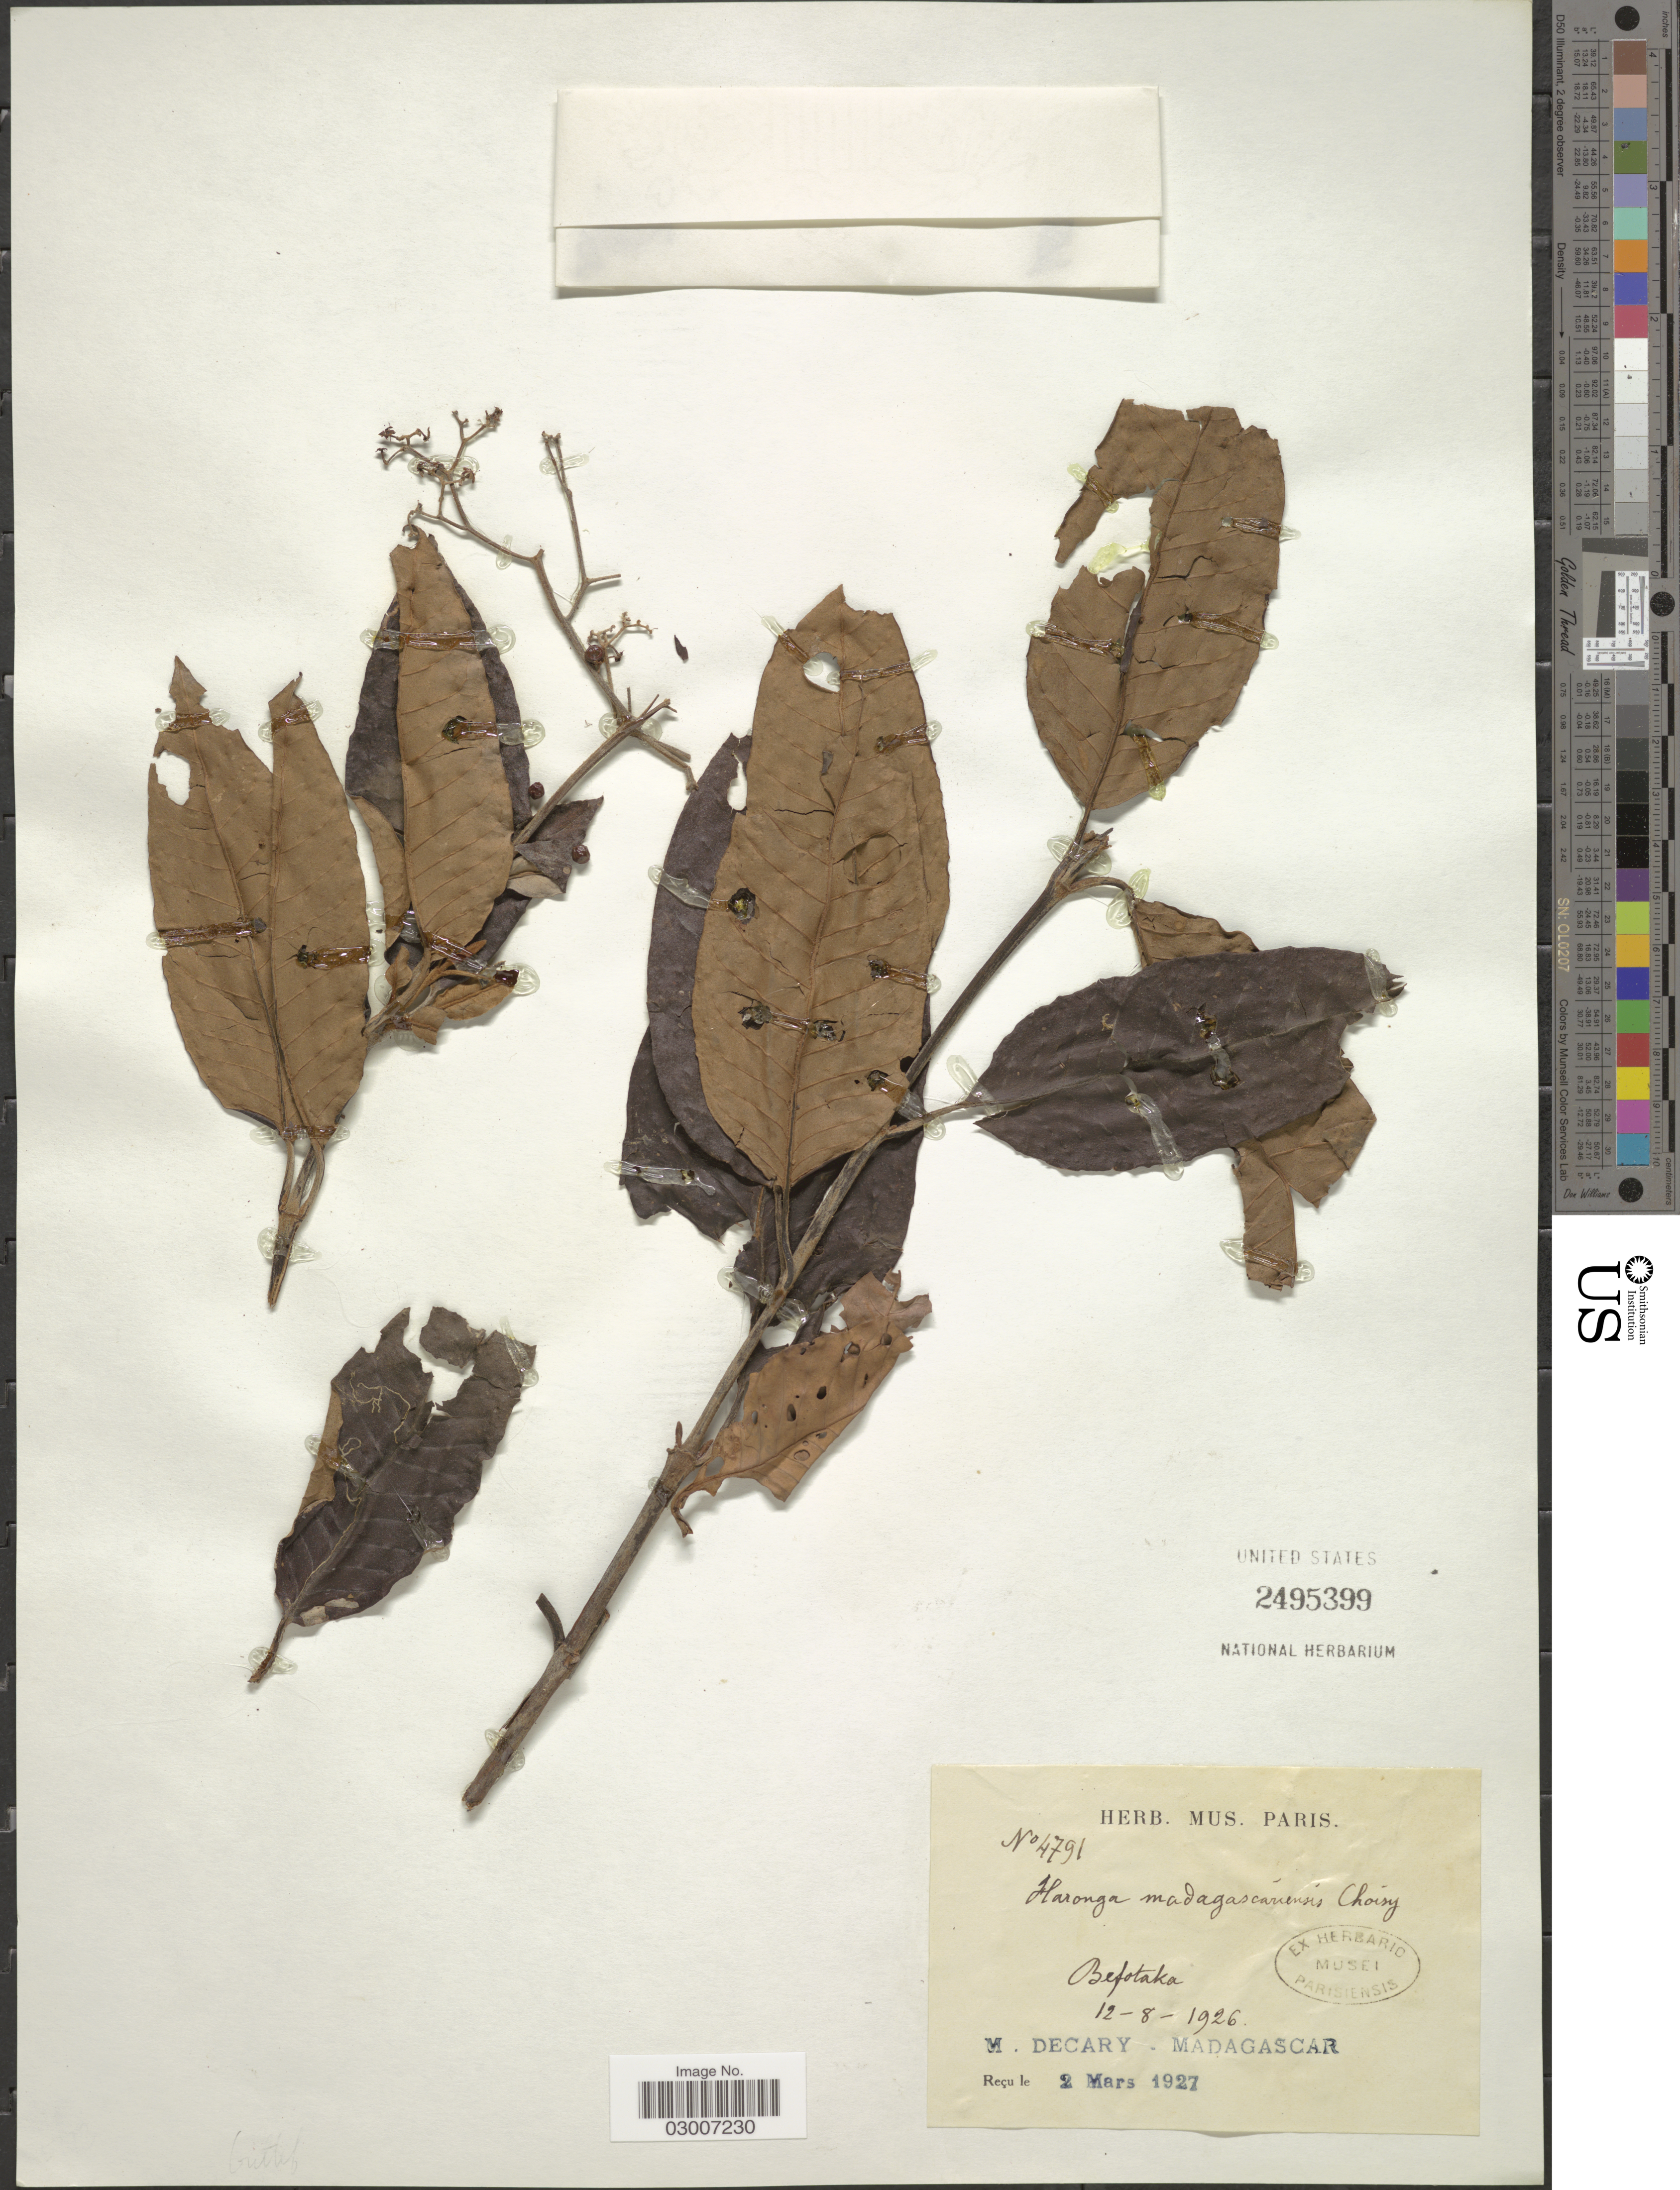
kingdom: Plantae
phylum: Tracheophyta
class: Magnoliopsida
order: Malpighiales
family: Hypericaceae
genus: Harungana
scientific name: Harungana madagascariensis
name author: Lam. ex Poir.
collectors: R. Decary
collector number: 4791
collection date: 1926-08-12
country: Madagascar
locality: Befotaka.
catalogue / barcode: US 2495399